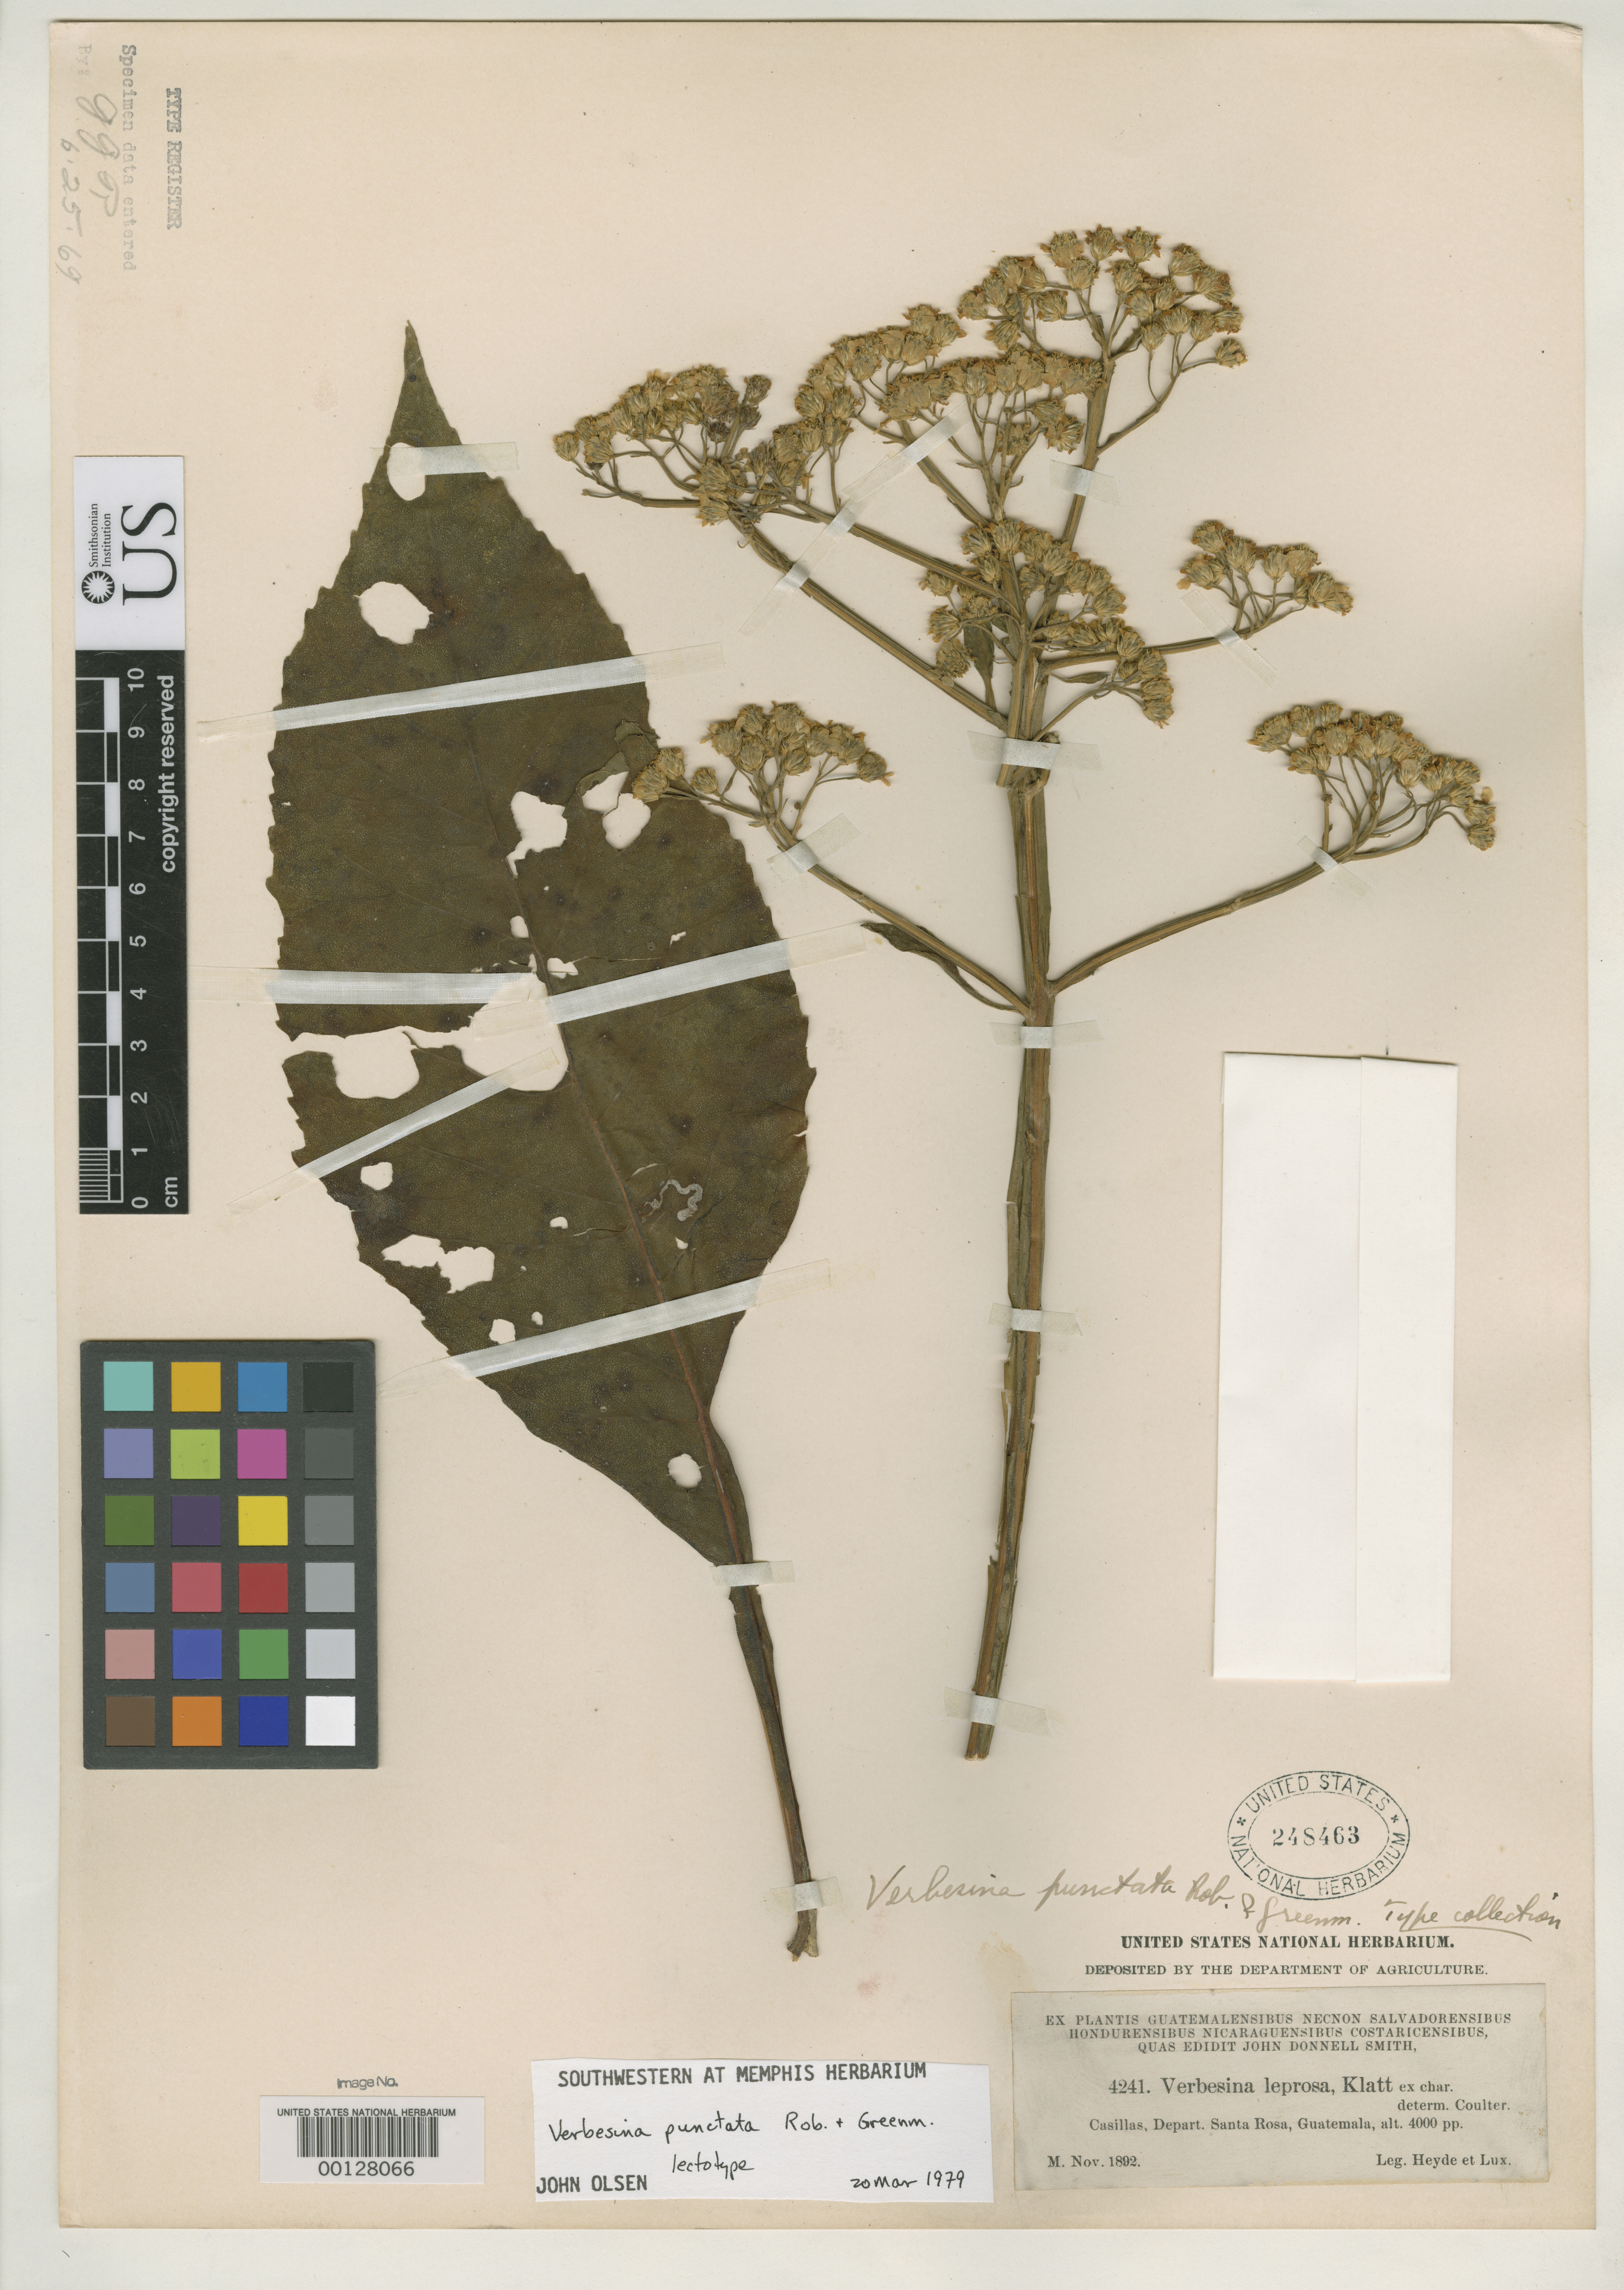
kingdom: Plantae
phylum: Tracheophyta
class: Magnoliopsida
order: Asterales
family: Asteraceae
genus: Verbesina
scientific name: Verbesina punctata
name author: B.L. Rob. & Greenm.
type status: Syntype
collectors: E. T. Heyde & E. Lux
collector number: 4241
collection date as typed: Nov 1892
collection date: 1892-11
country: Guatemala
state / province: Santa Rosa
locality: Casillas.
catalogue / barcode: US 248463